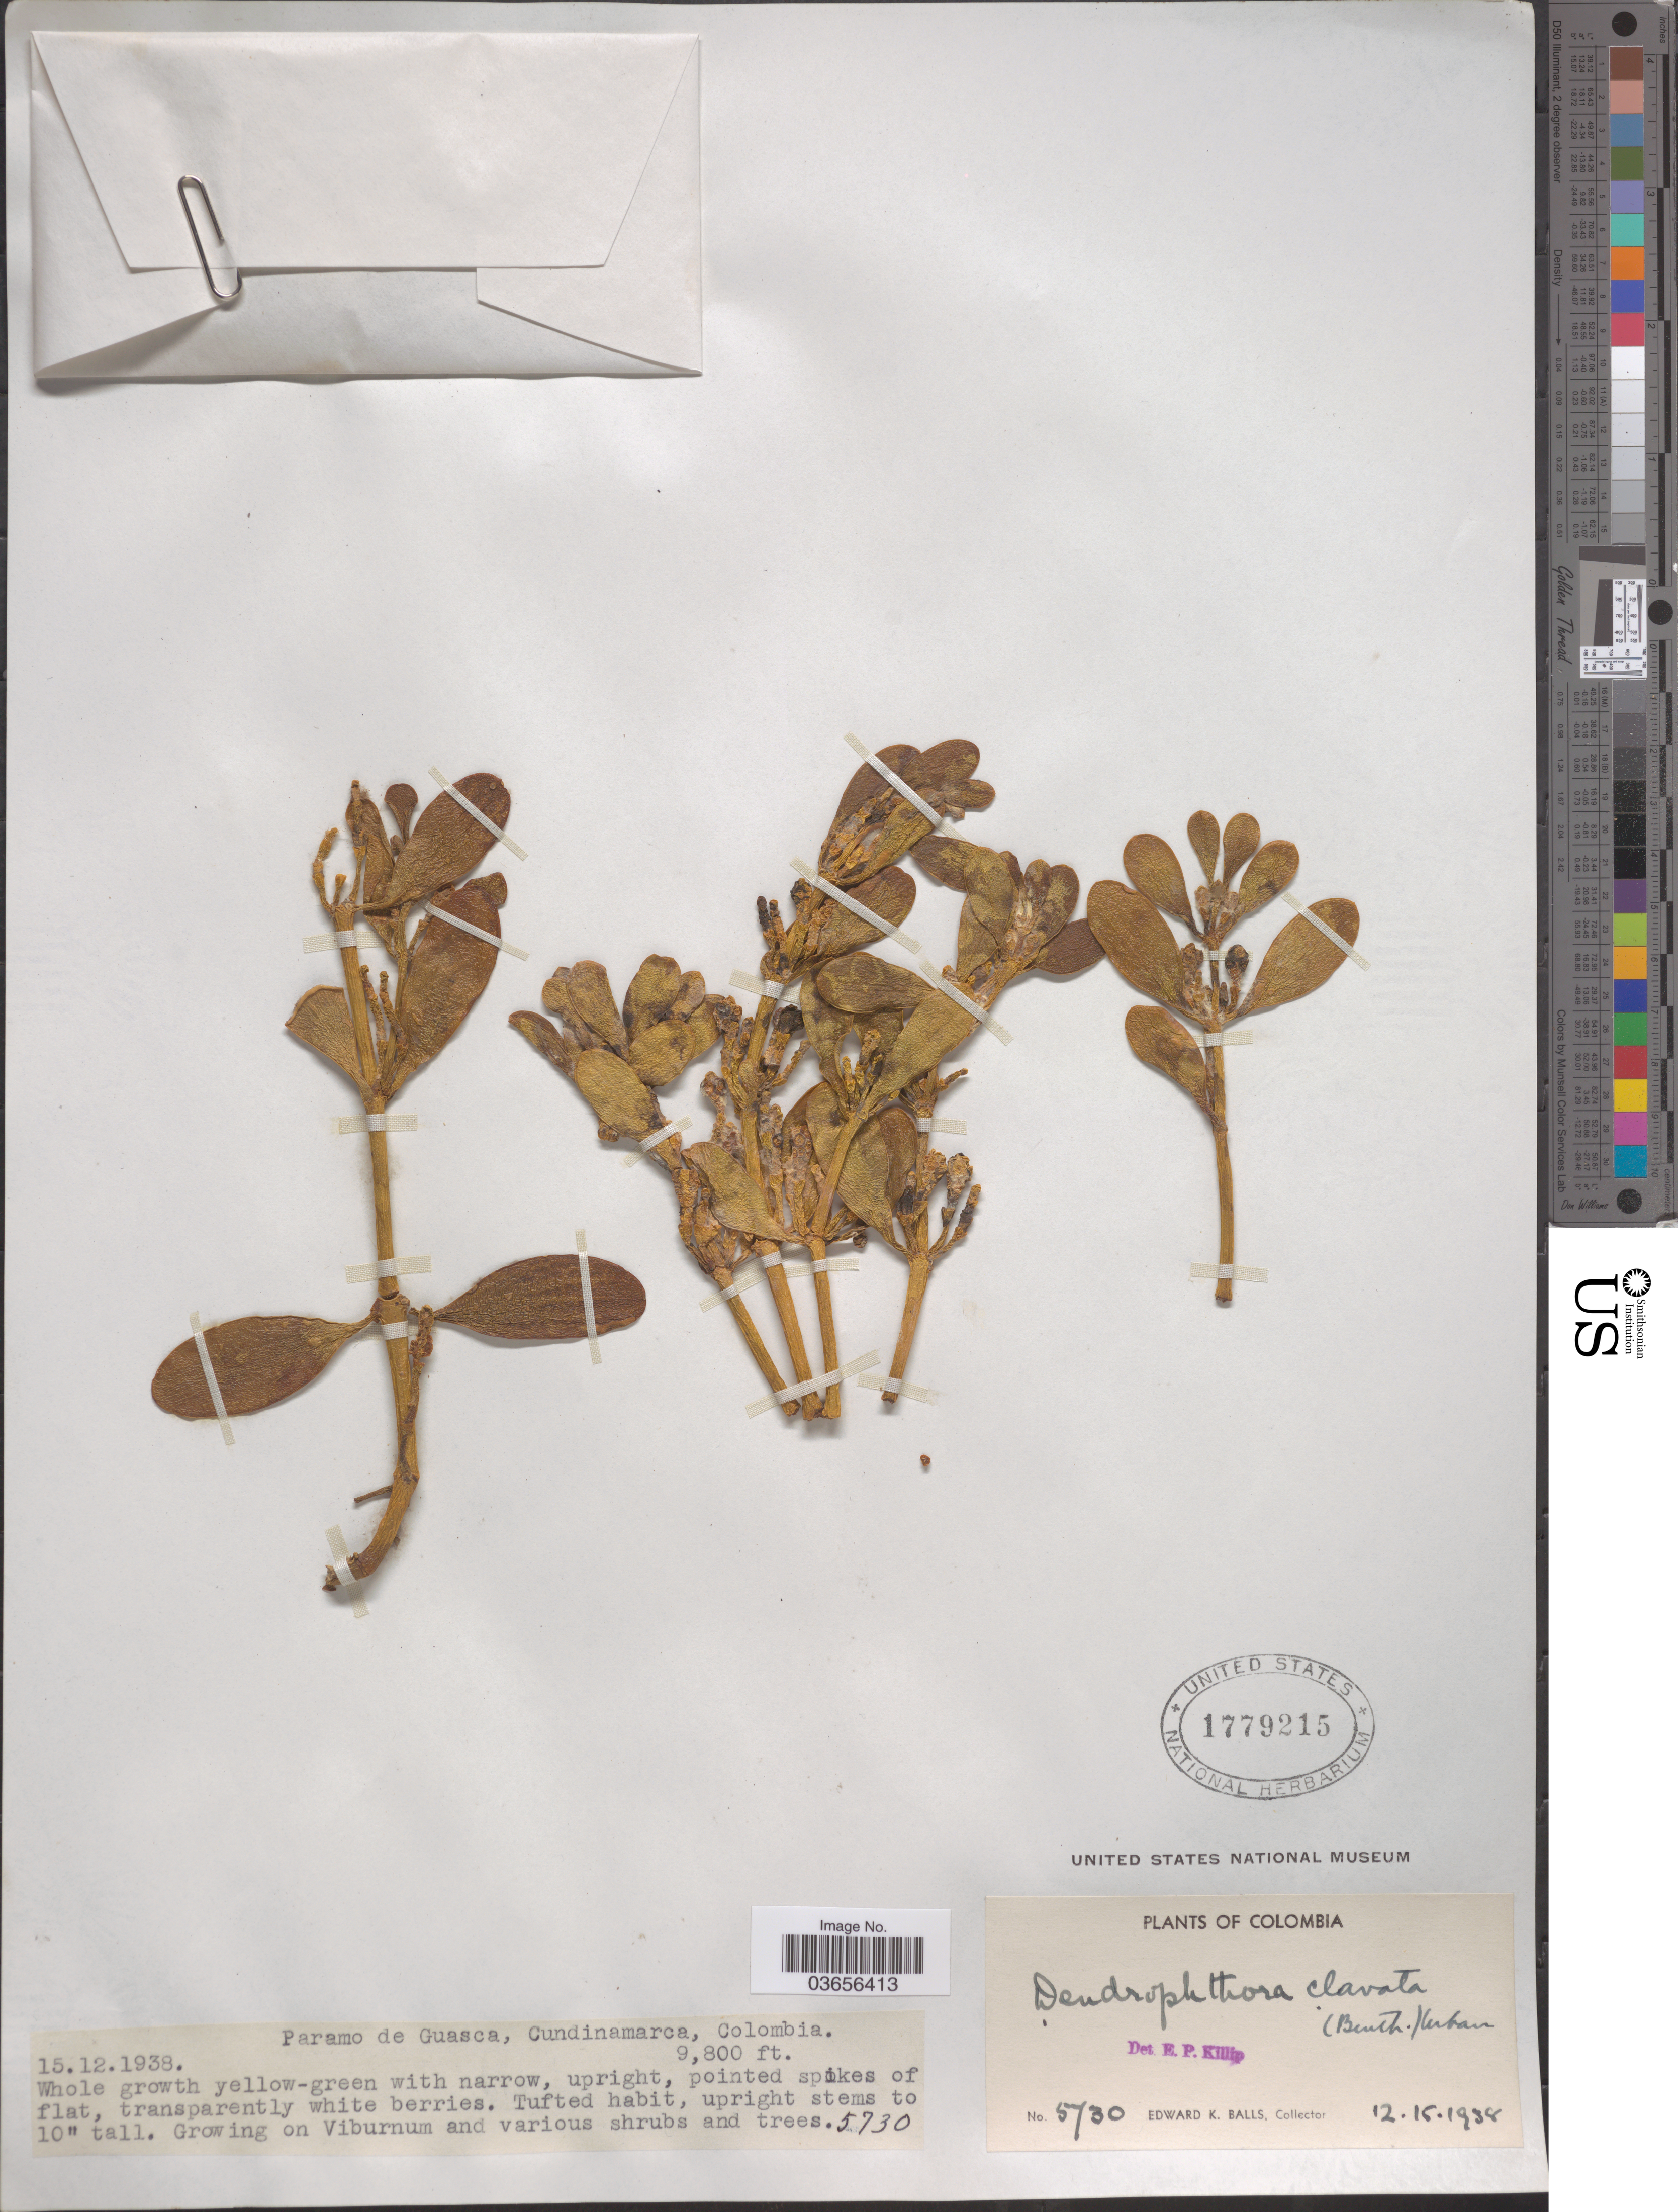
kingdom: Plantae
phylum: Tracheophyta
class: Magnoliopsida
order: Santalales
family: Viscaceae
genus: Dendrophthora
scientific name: Dendrophthora clavata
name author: (Benth.) Urb.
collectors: E. K. Balls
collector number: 5730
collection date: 1938-12-15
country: Colombia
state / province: Cundinamarca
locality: Paramo de Guasca.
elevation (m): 2987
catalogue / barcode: US 1779215